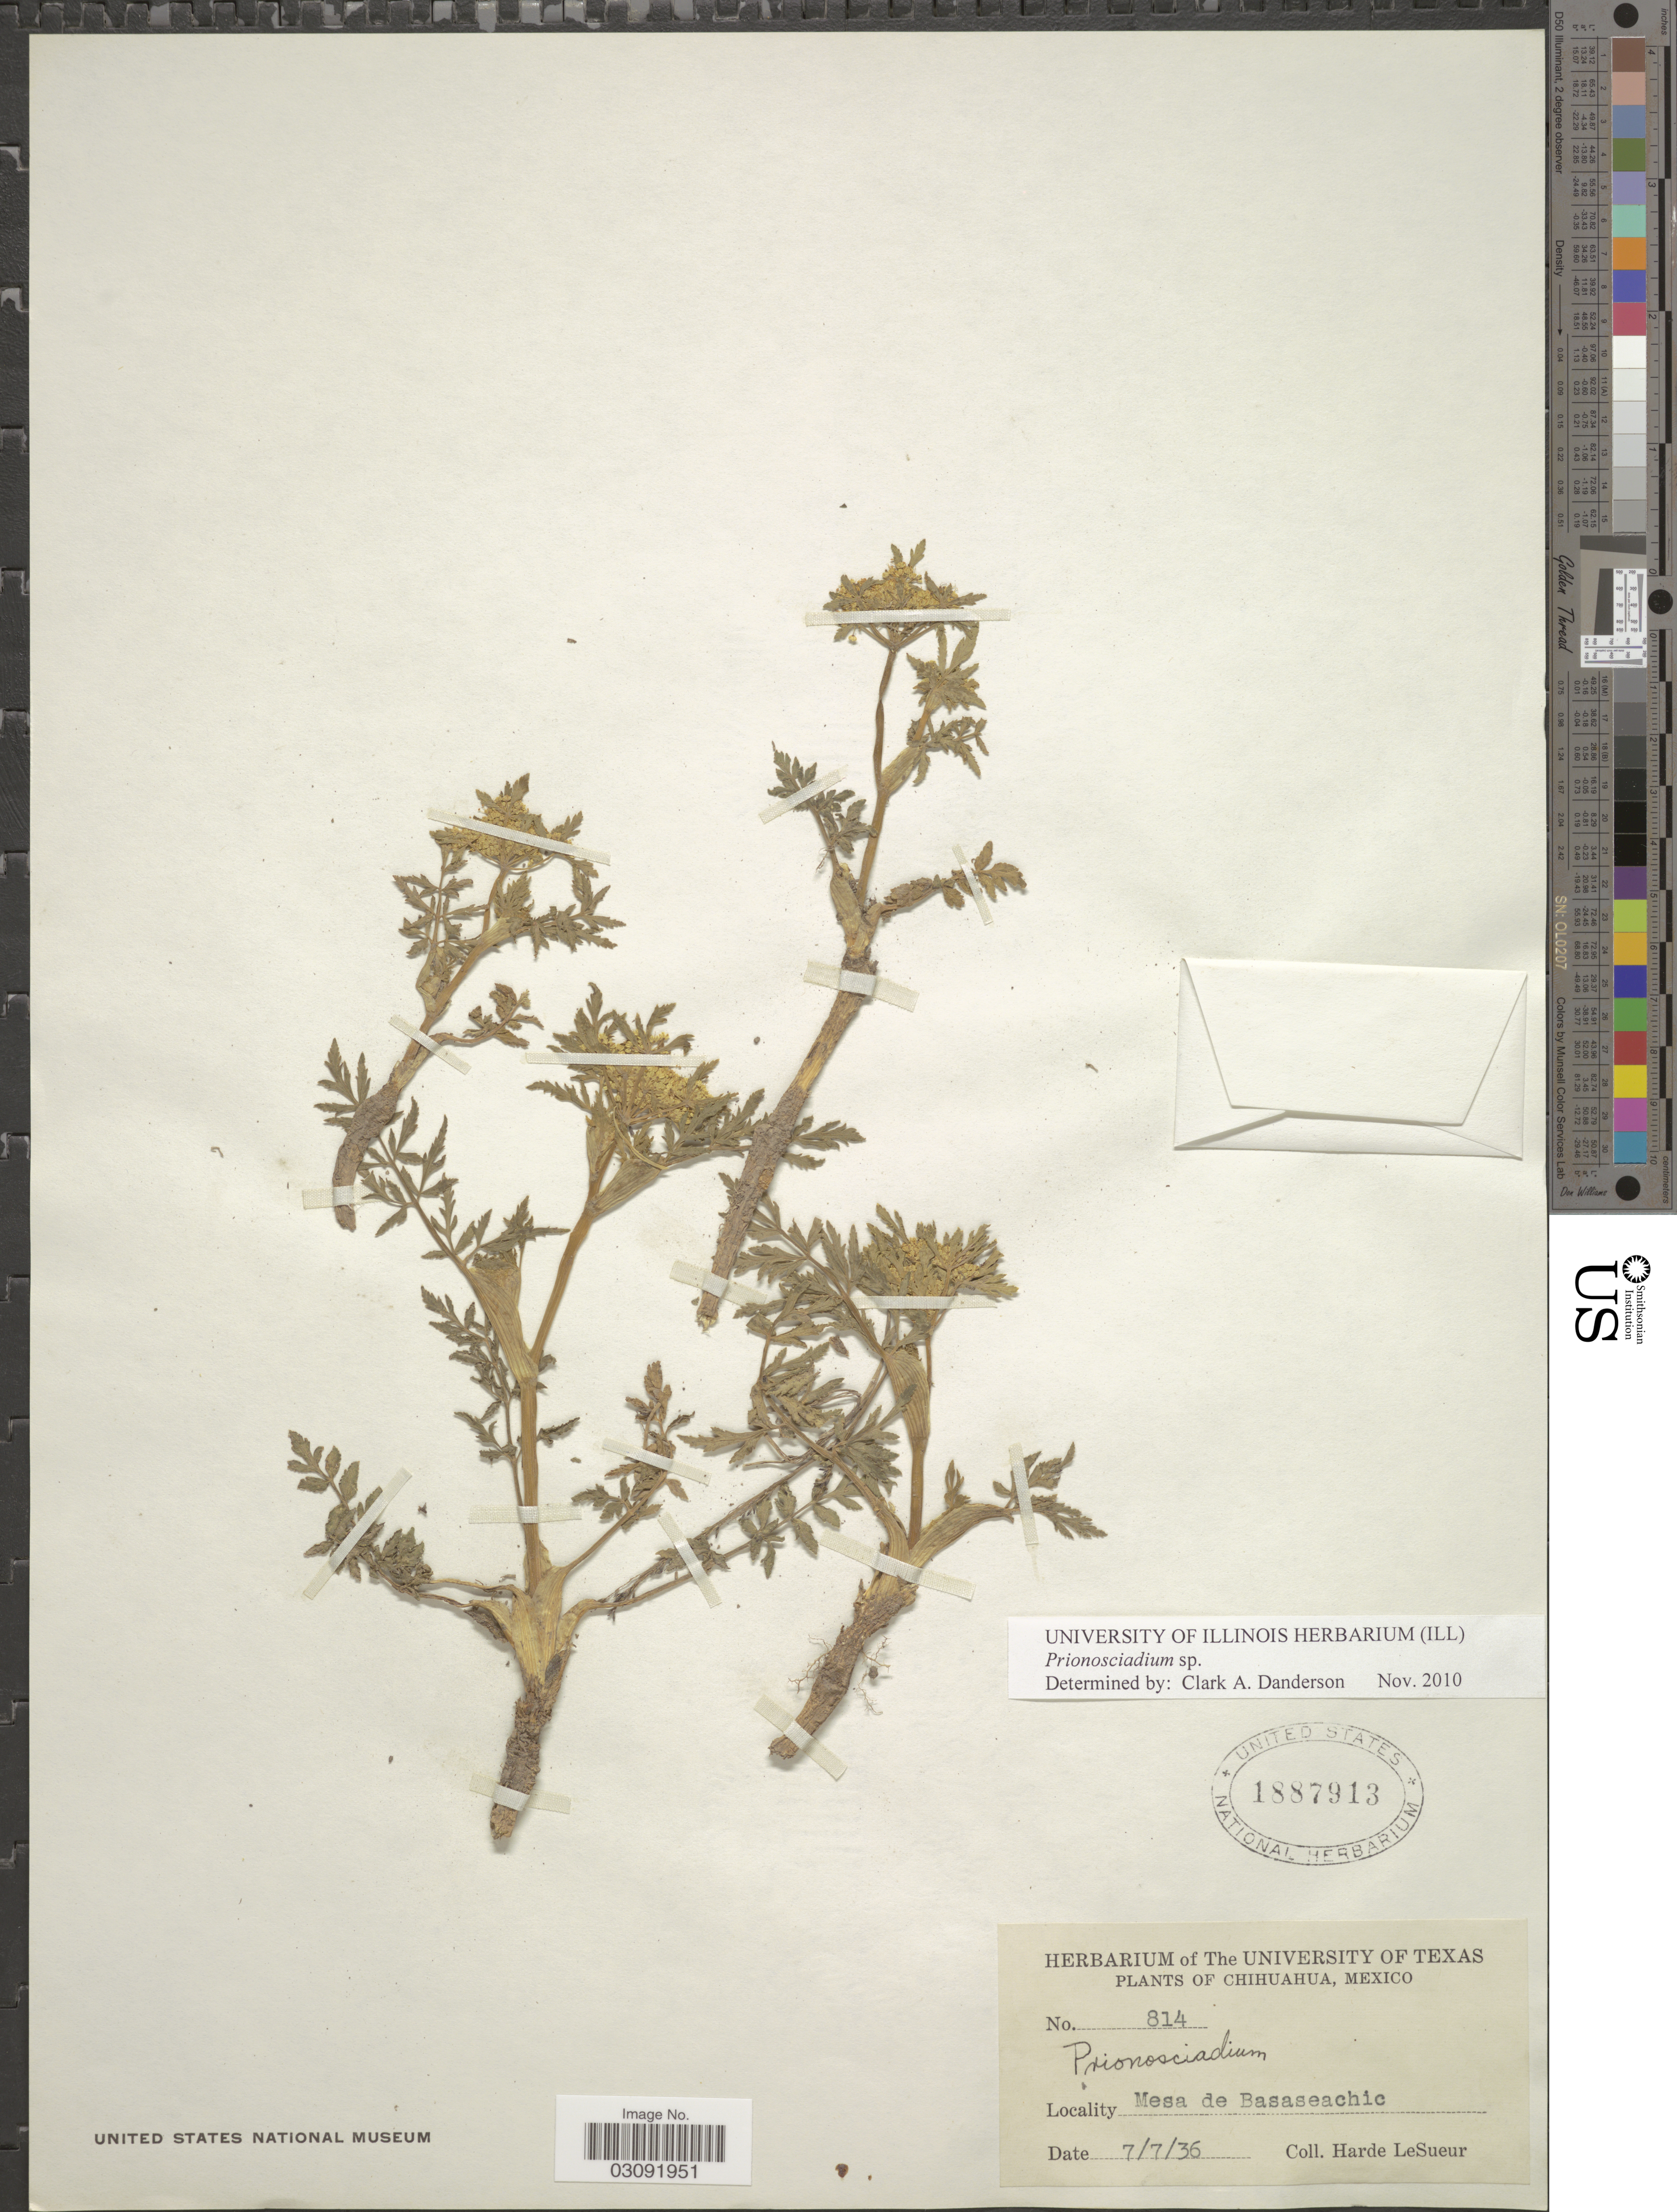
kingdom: Plantae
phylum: Tracheophyta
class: Magnoliopsida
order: Apiales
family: Apiaceae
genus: Prionosciadium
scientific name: Prionosciadium sp.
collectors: H. LeSueur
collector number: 814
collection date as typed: Transcribed d/m/y: 7/7/36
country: Mexico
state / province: Chihuahua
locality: Mesa de Basaseachic.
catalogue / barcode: US 1887913